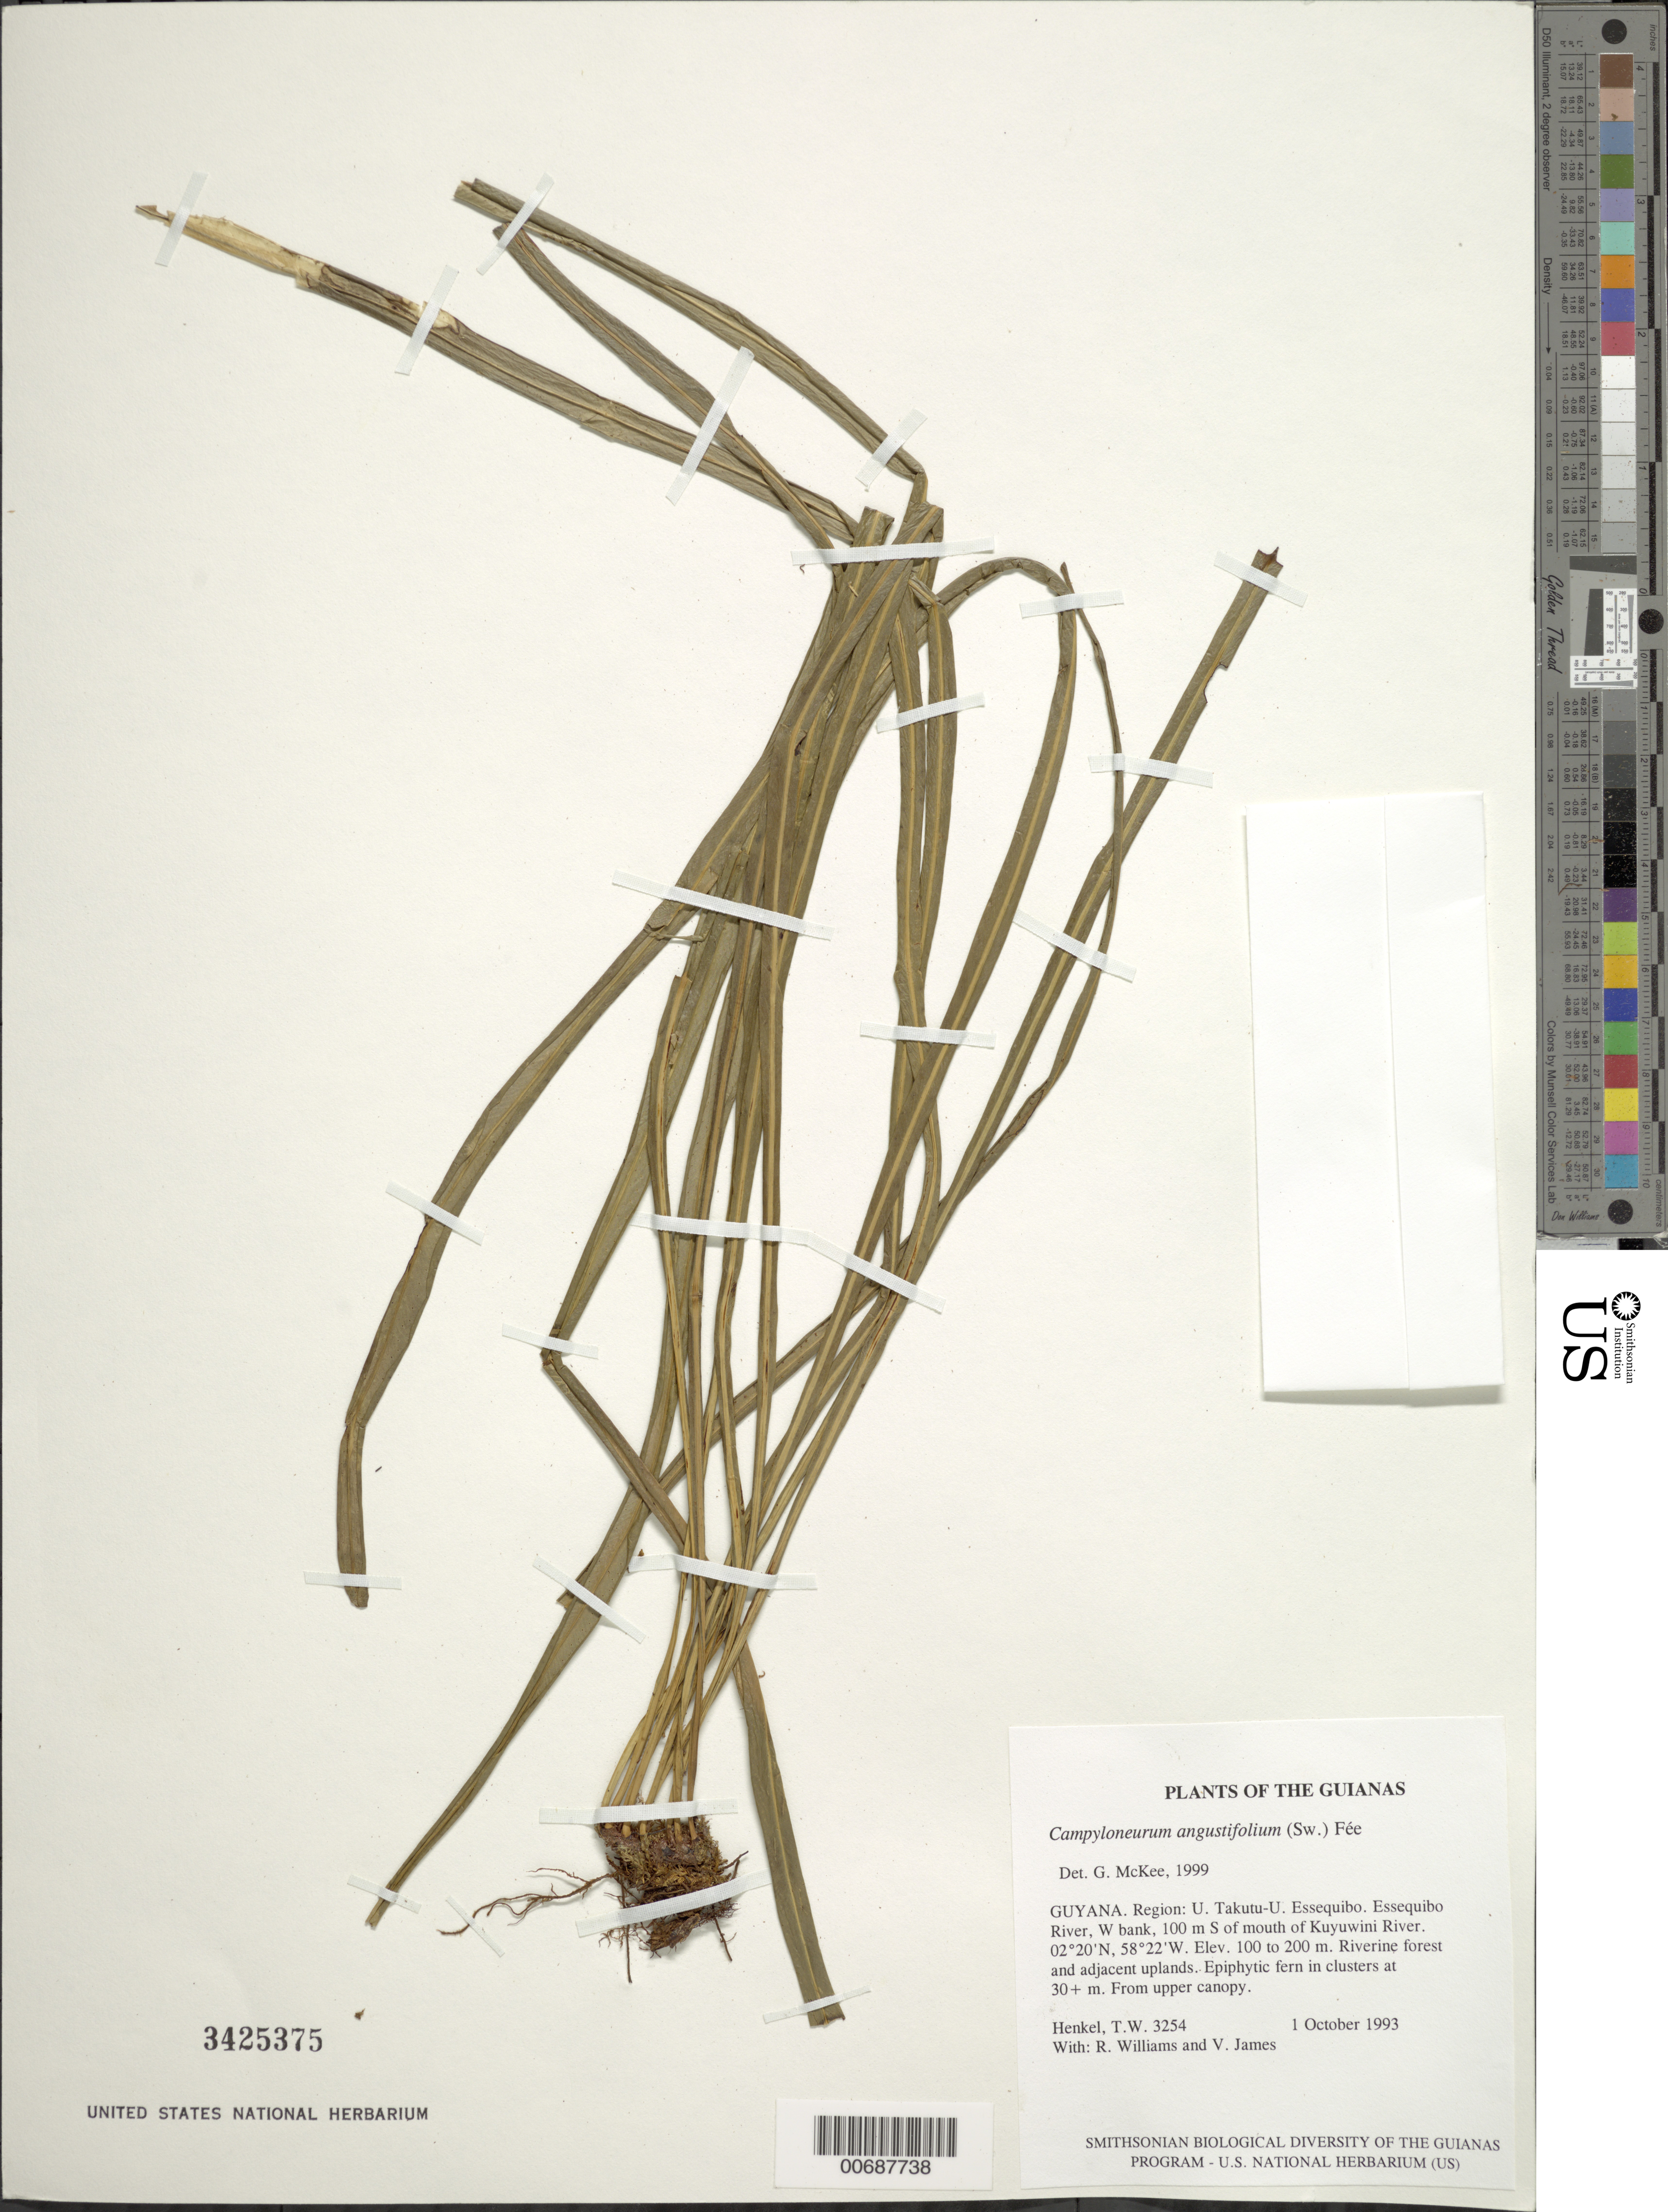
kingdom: Plantae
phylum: Tracheophyta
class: Polypodiopsida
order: Polypodiales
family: Polypodiaceae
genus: Campyloneurum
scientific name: Campyloneurum angustifolium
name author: (Sw.) Fée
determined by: McKee, G. S., (US), NMNH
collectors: T. Henkel, R. Williams & V. James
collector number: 3254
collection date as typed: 1 October 1993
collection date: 1993-10-01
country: Guyana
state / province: U. Takutu-U. Essequibo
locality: Essequibo River, W bank, 100 m S of mouth of Kuyuwini River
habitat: Riverine forest and adjacent uplands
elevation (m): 100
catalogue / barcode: US 3425375